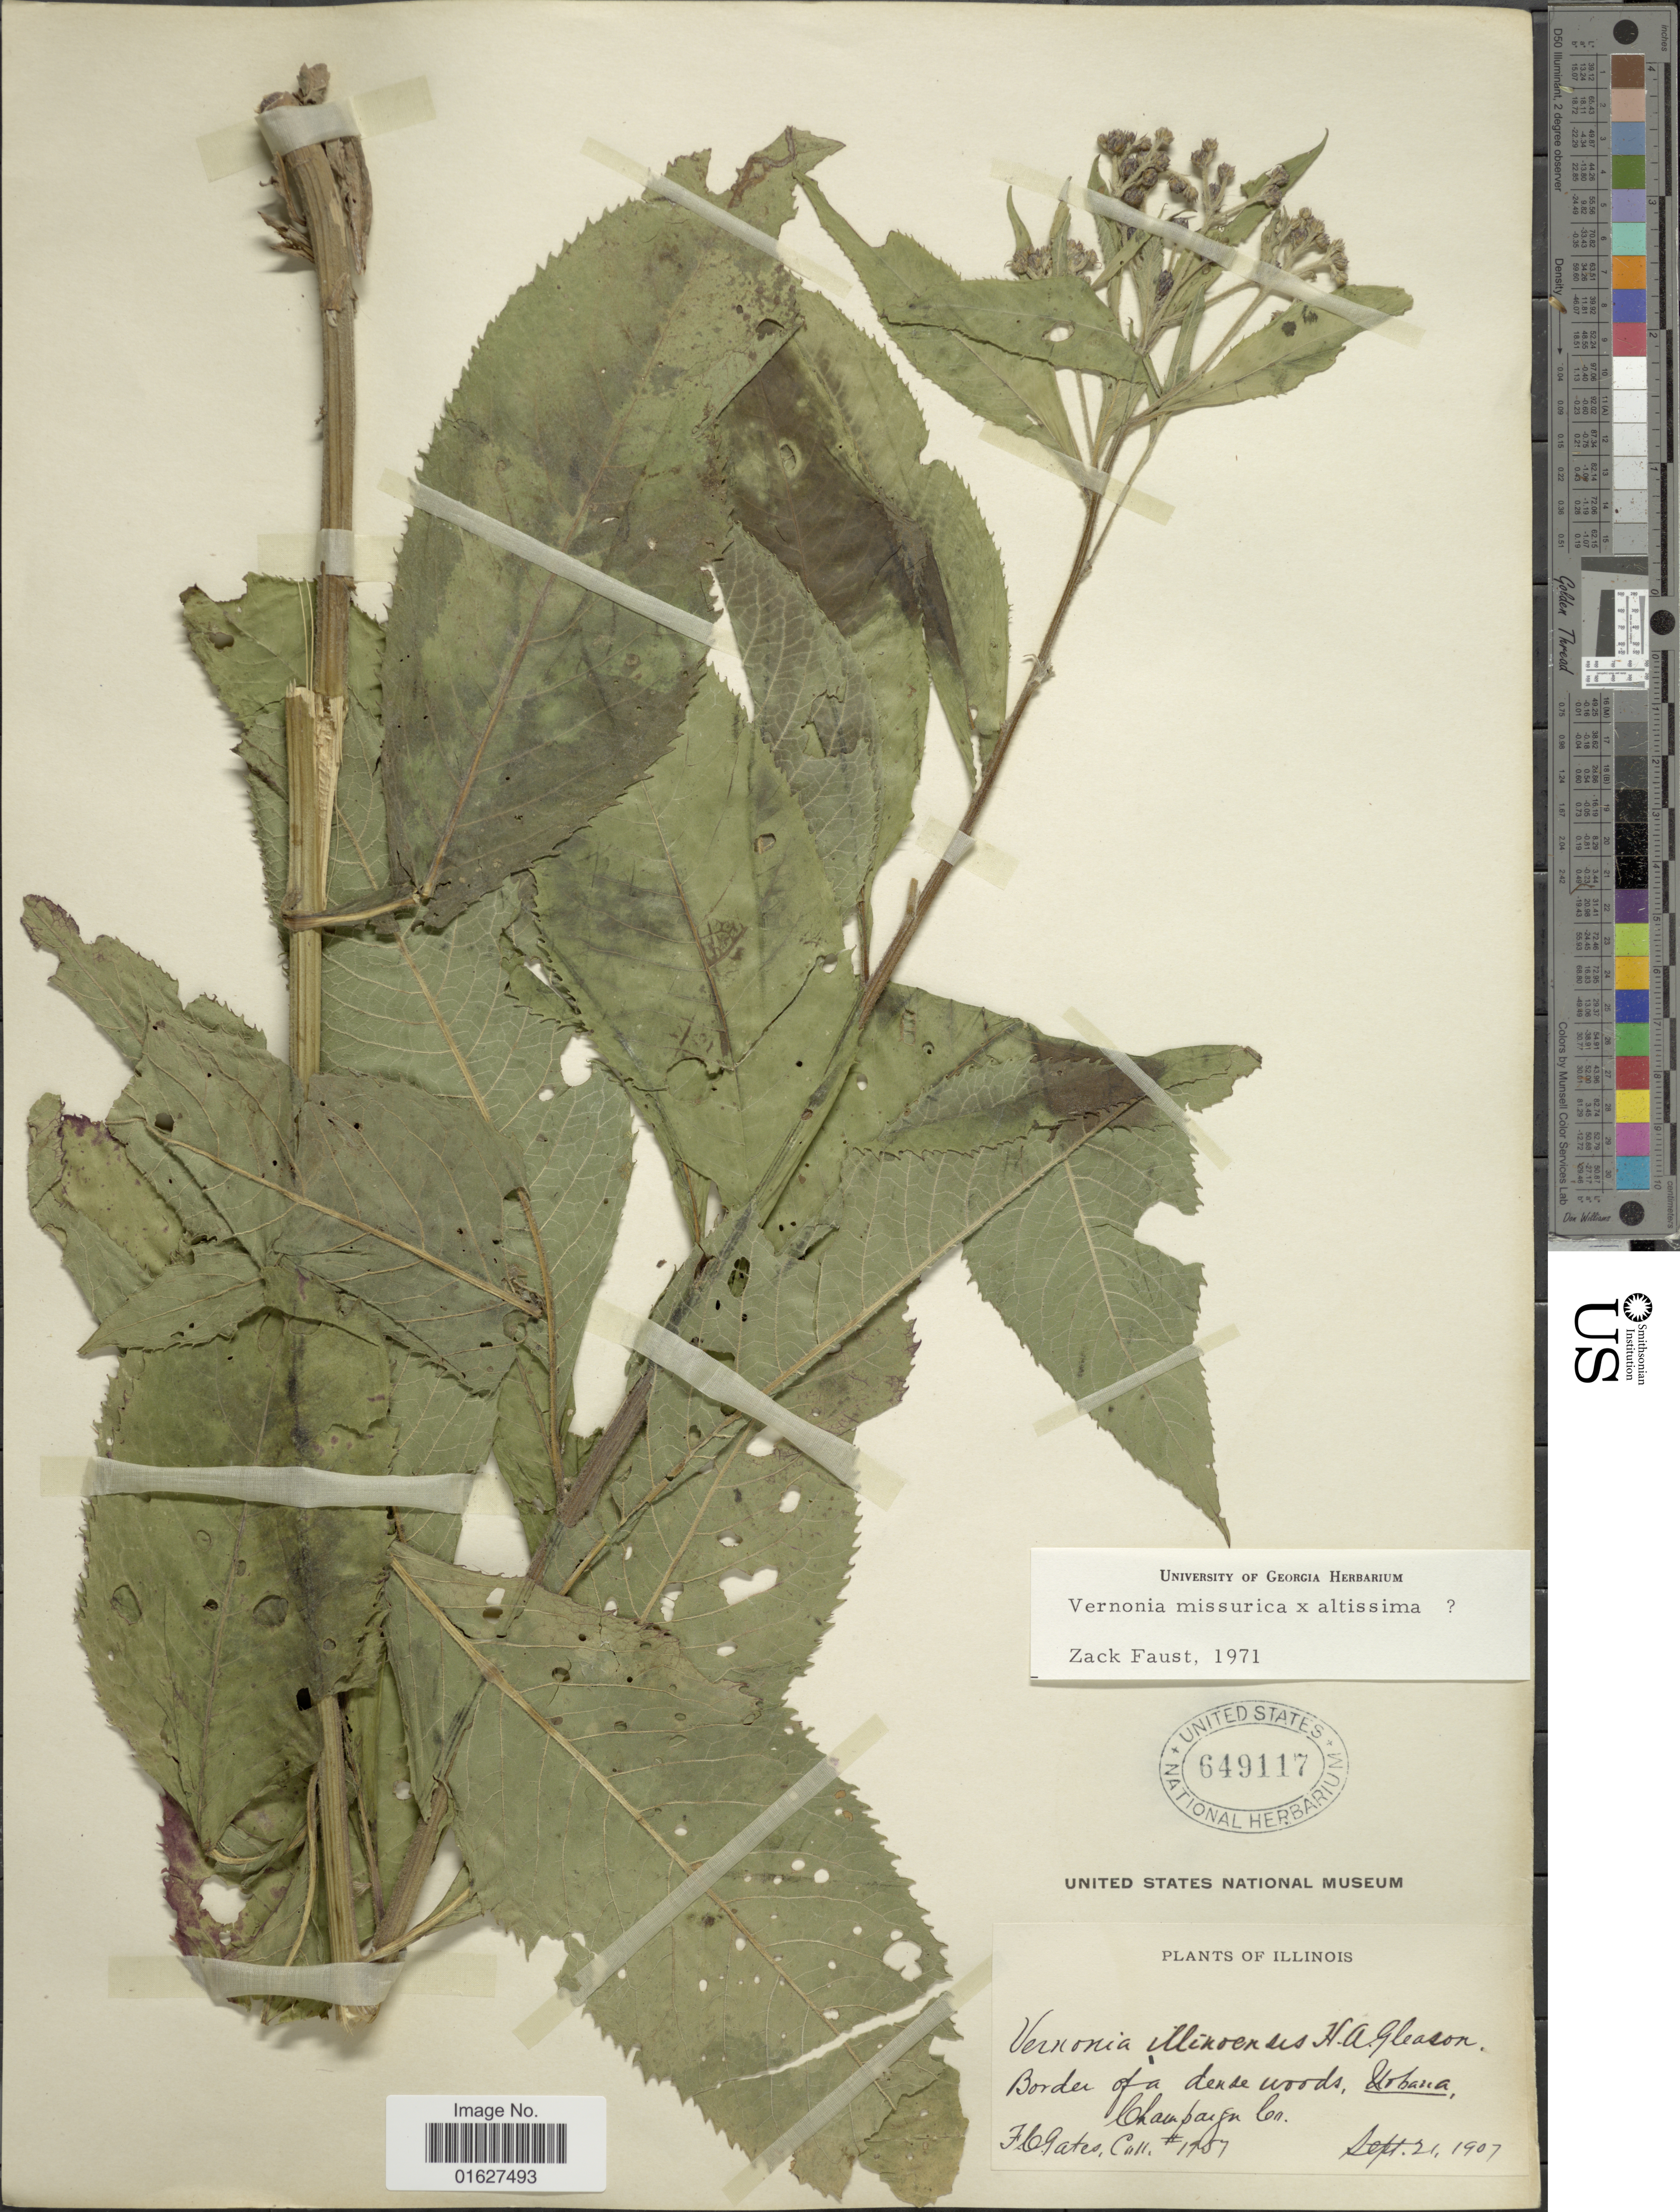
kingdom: Plantae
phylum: Tracheophyta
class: Magnoliopsida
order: Asterales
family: Asteraceae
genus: Vernonia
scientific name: Vernonia missurica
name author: Raf.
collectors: F. C. Gates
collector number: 1957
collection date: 1907-09-21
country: United States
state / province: Illinois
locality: Illinois. Border of a dense woods. Urbana. Champaign Co.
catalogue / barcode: US 649117